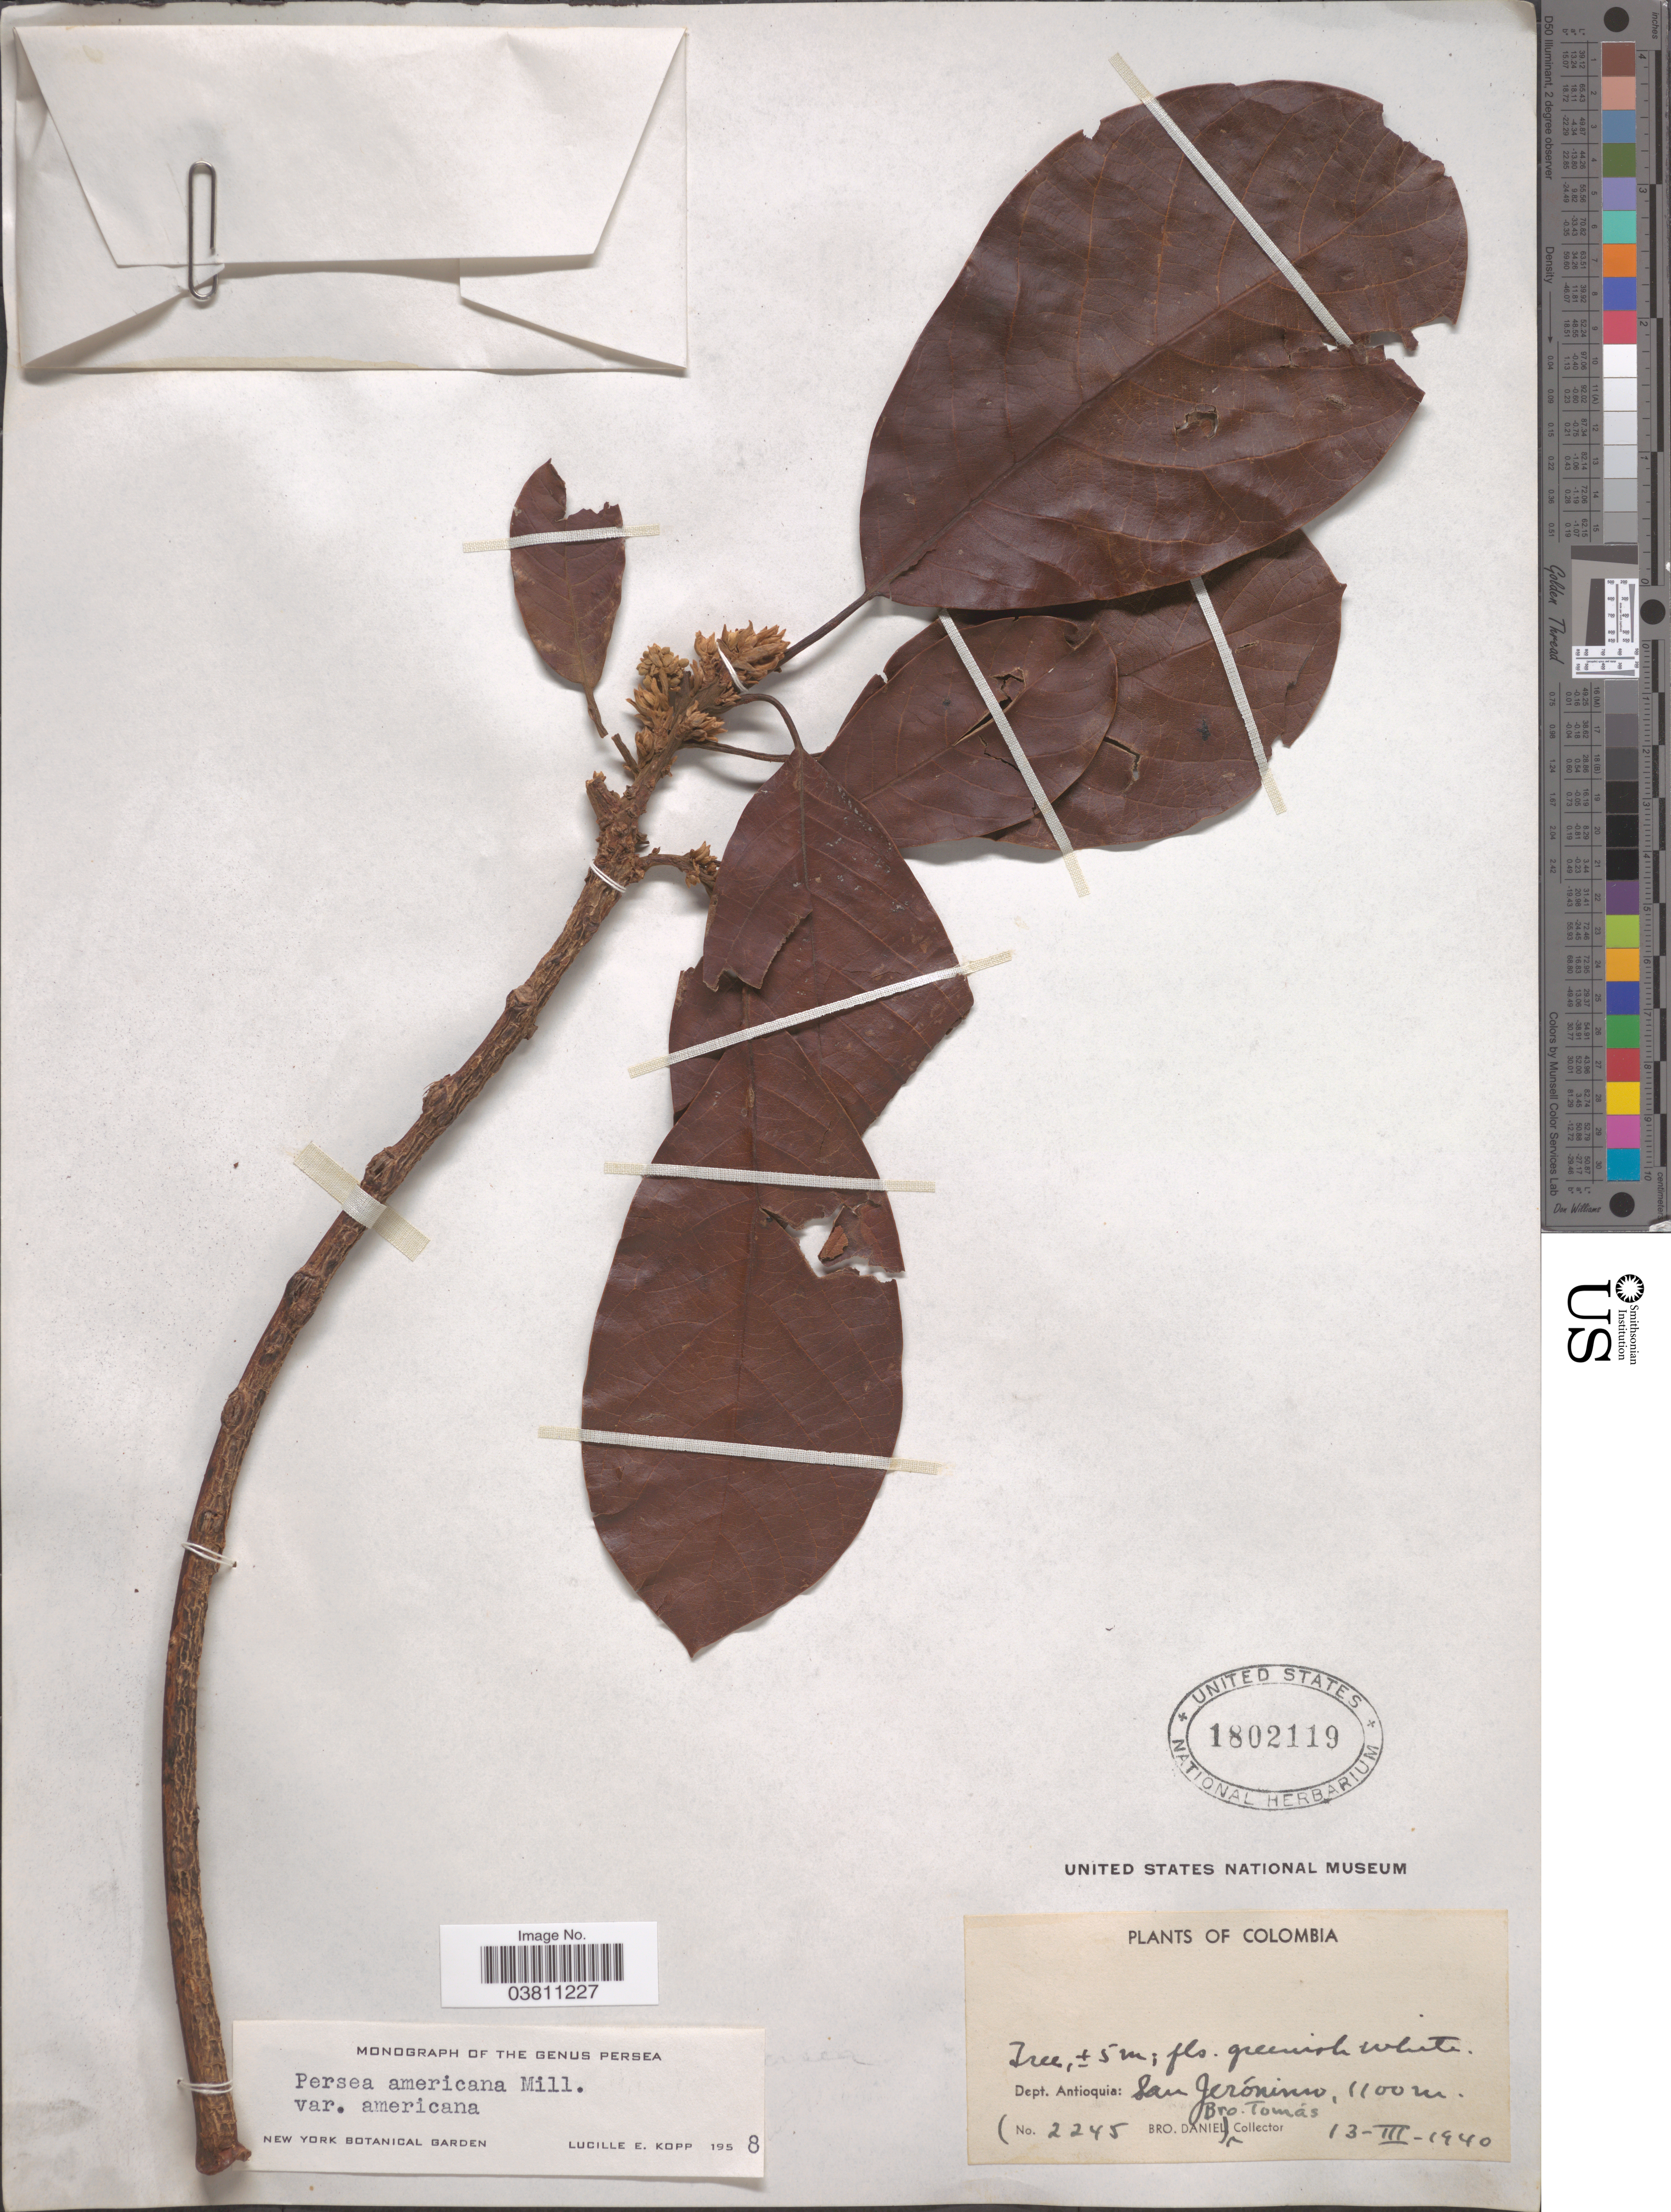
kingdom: Plantae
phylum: Tracheophyta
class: Magnoliopsida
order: Laurales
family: Lauraceae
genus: Persea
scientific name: Persea americana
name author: Mill.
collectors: B. Tomas & Bro. Daniel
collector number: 2245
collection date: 1940-03-13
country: Colombia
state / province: Antioquia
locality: Dept. Antioquia: San Jerónimo.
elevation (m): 1100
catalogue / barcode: US 1802119